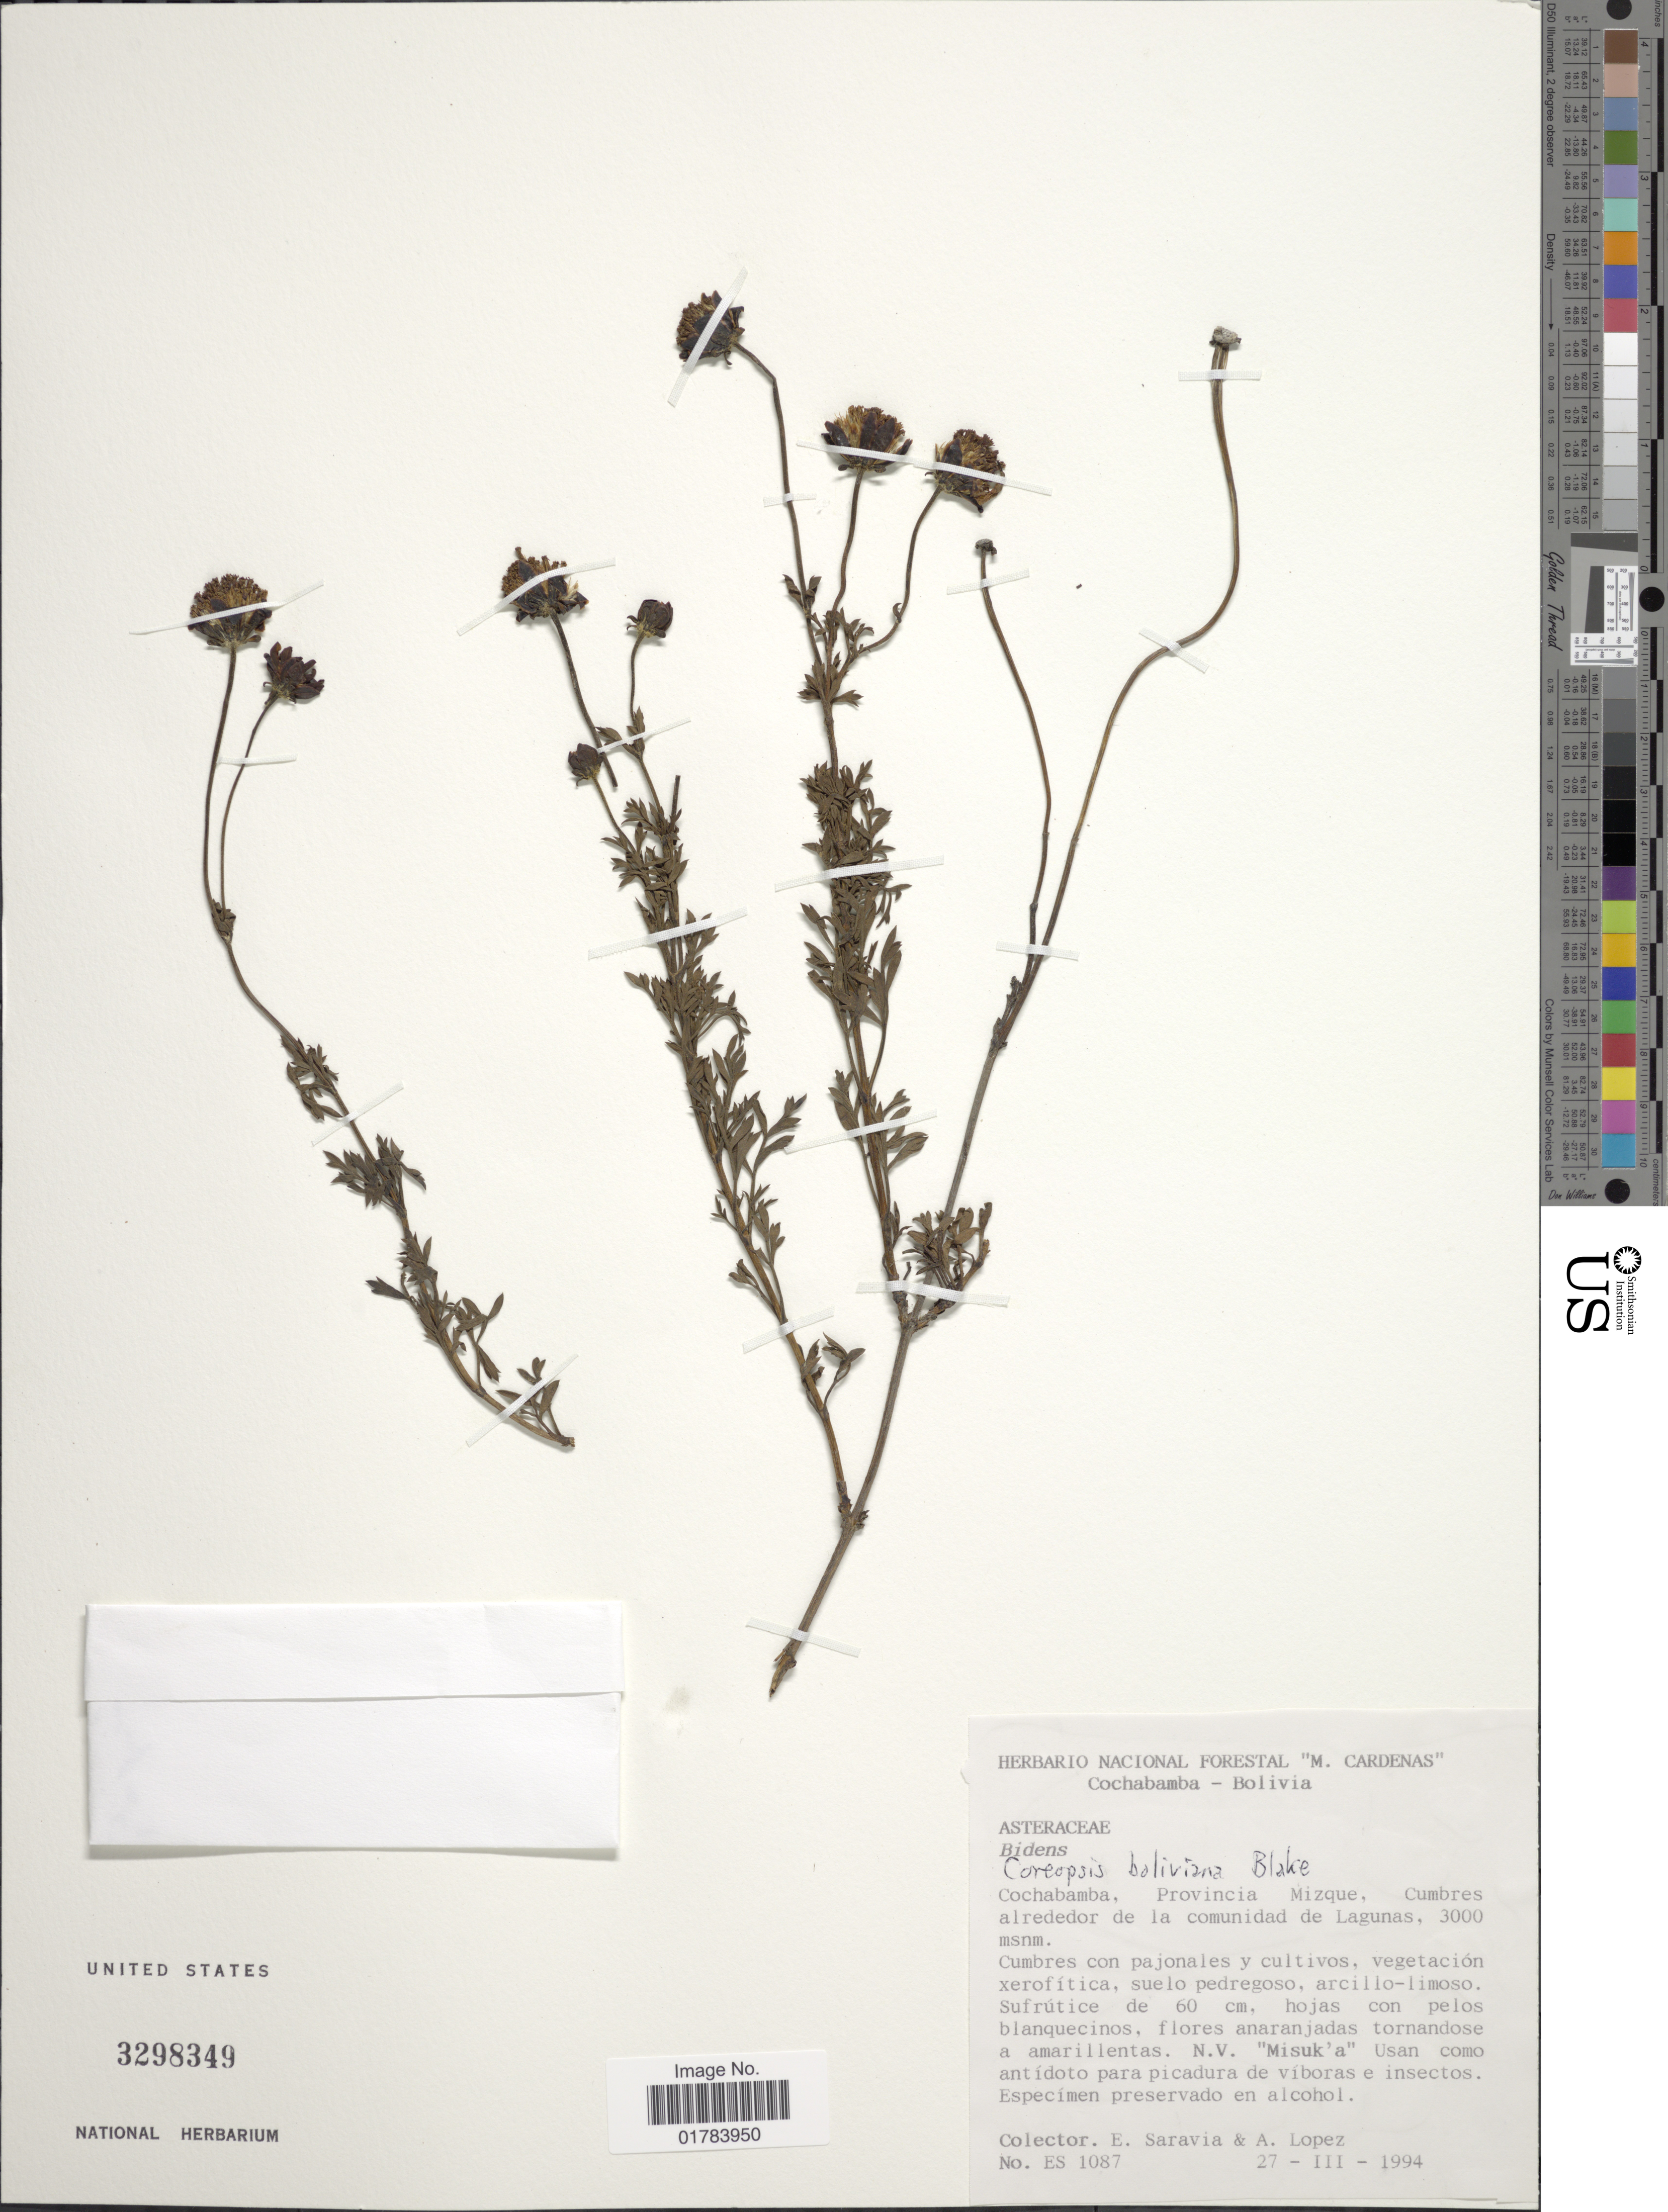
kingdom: Plantae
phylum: Tracheophyta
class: Magnoliopsida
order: Asterales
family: Asteraceae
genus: Coreopsis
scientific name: Coreopsis pickeringii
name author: A. Gray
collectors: E. Saravia & A. Lopez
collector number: ES1087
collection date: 1994-03-27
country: Bolivia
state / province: Cochabamba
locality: Provinca Mizque, cumbres alrededor de la comunidad de Lagunas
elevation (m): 3000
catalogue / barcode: US 3298349